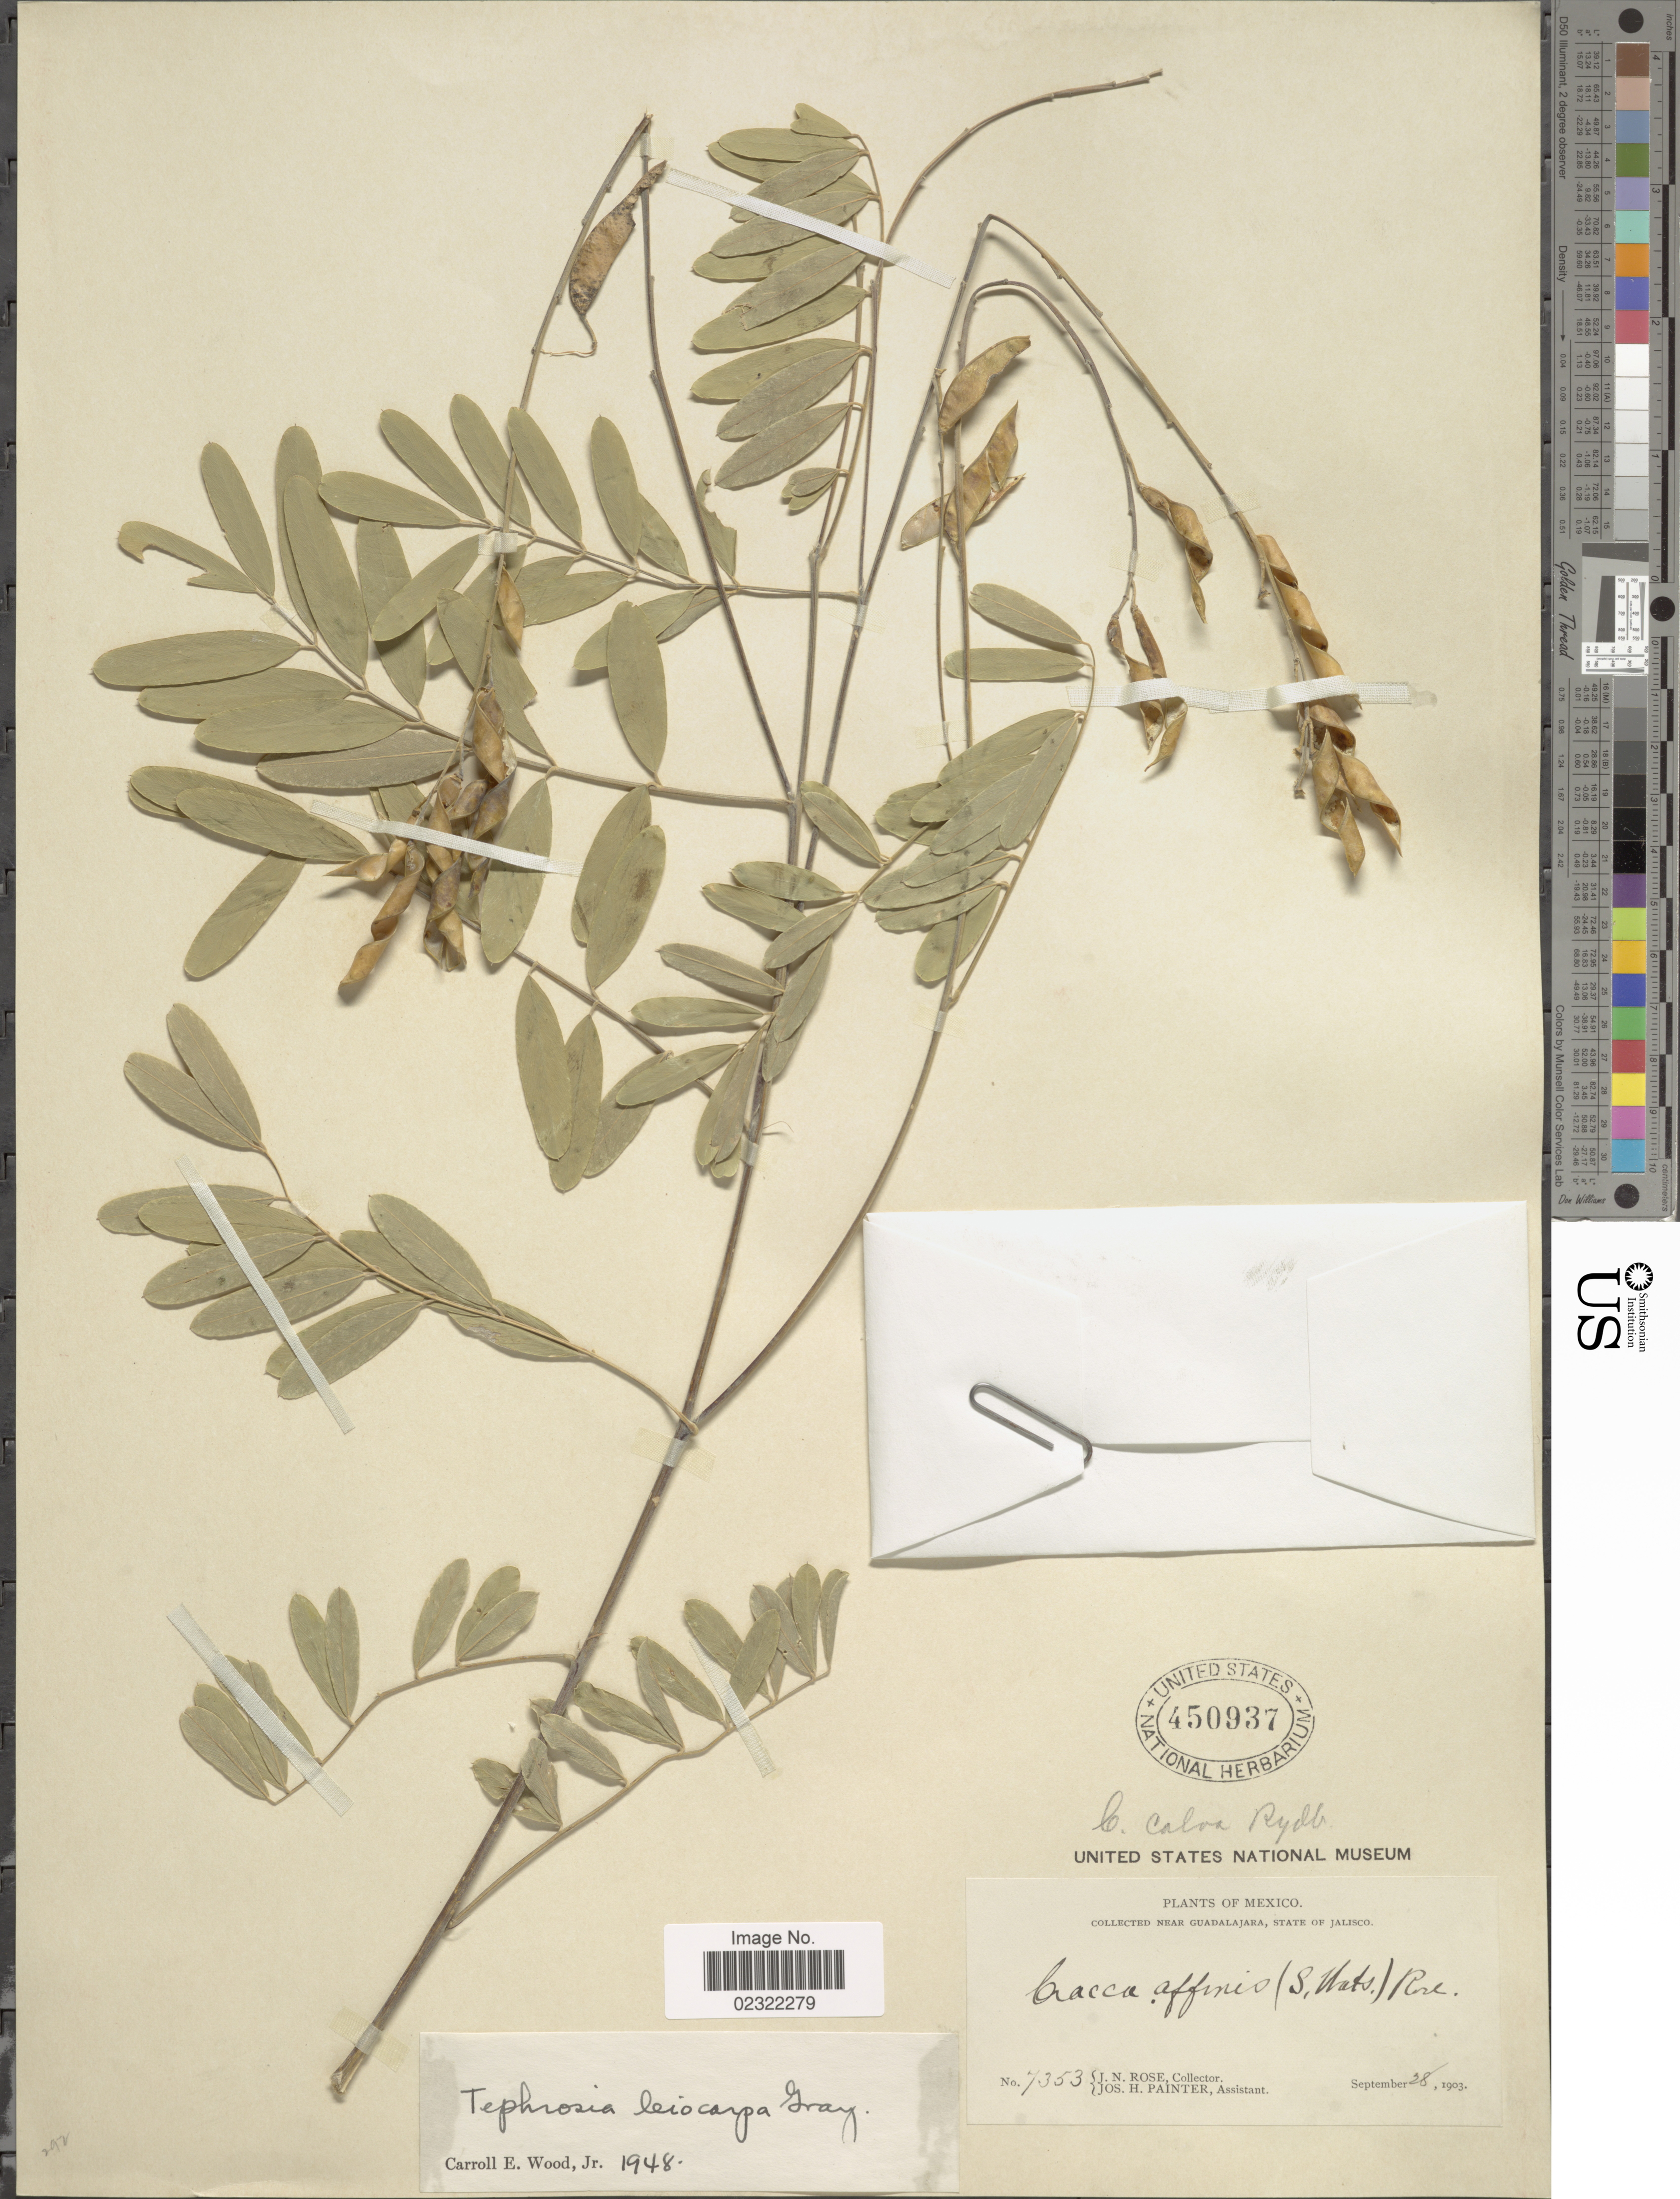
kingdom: Plantae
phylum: Tracheophyta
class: Magnoliopsida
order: Fabales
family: Fabaceae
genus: Tephrosia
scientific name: Tephrosia leiocarpa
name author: A. Gray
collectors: J. N. Rose & J. H. Painter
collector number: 7353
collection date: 1903-09-28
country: Mexico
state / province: Jalisco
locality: Near Guadalajara, State of Jalisco.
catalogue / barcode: US 450937